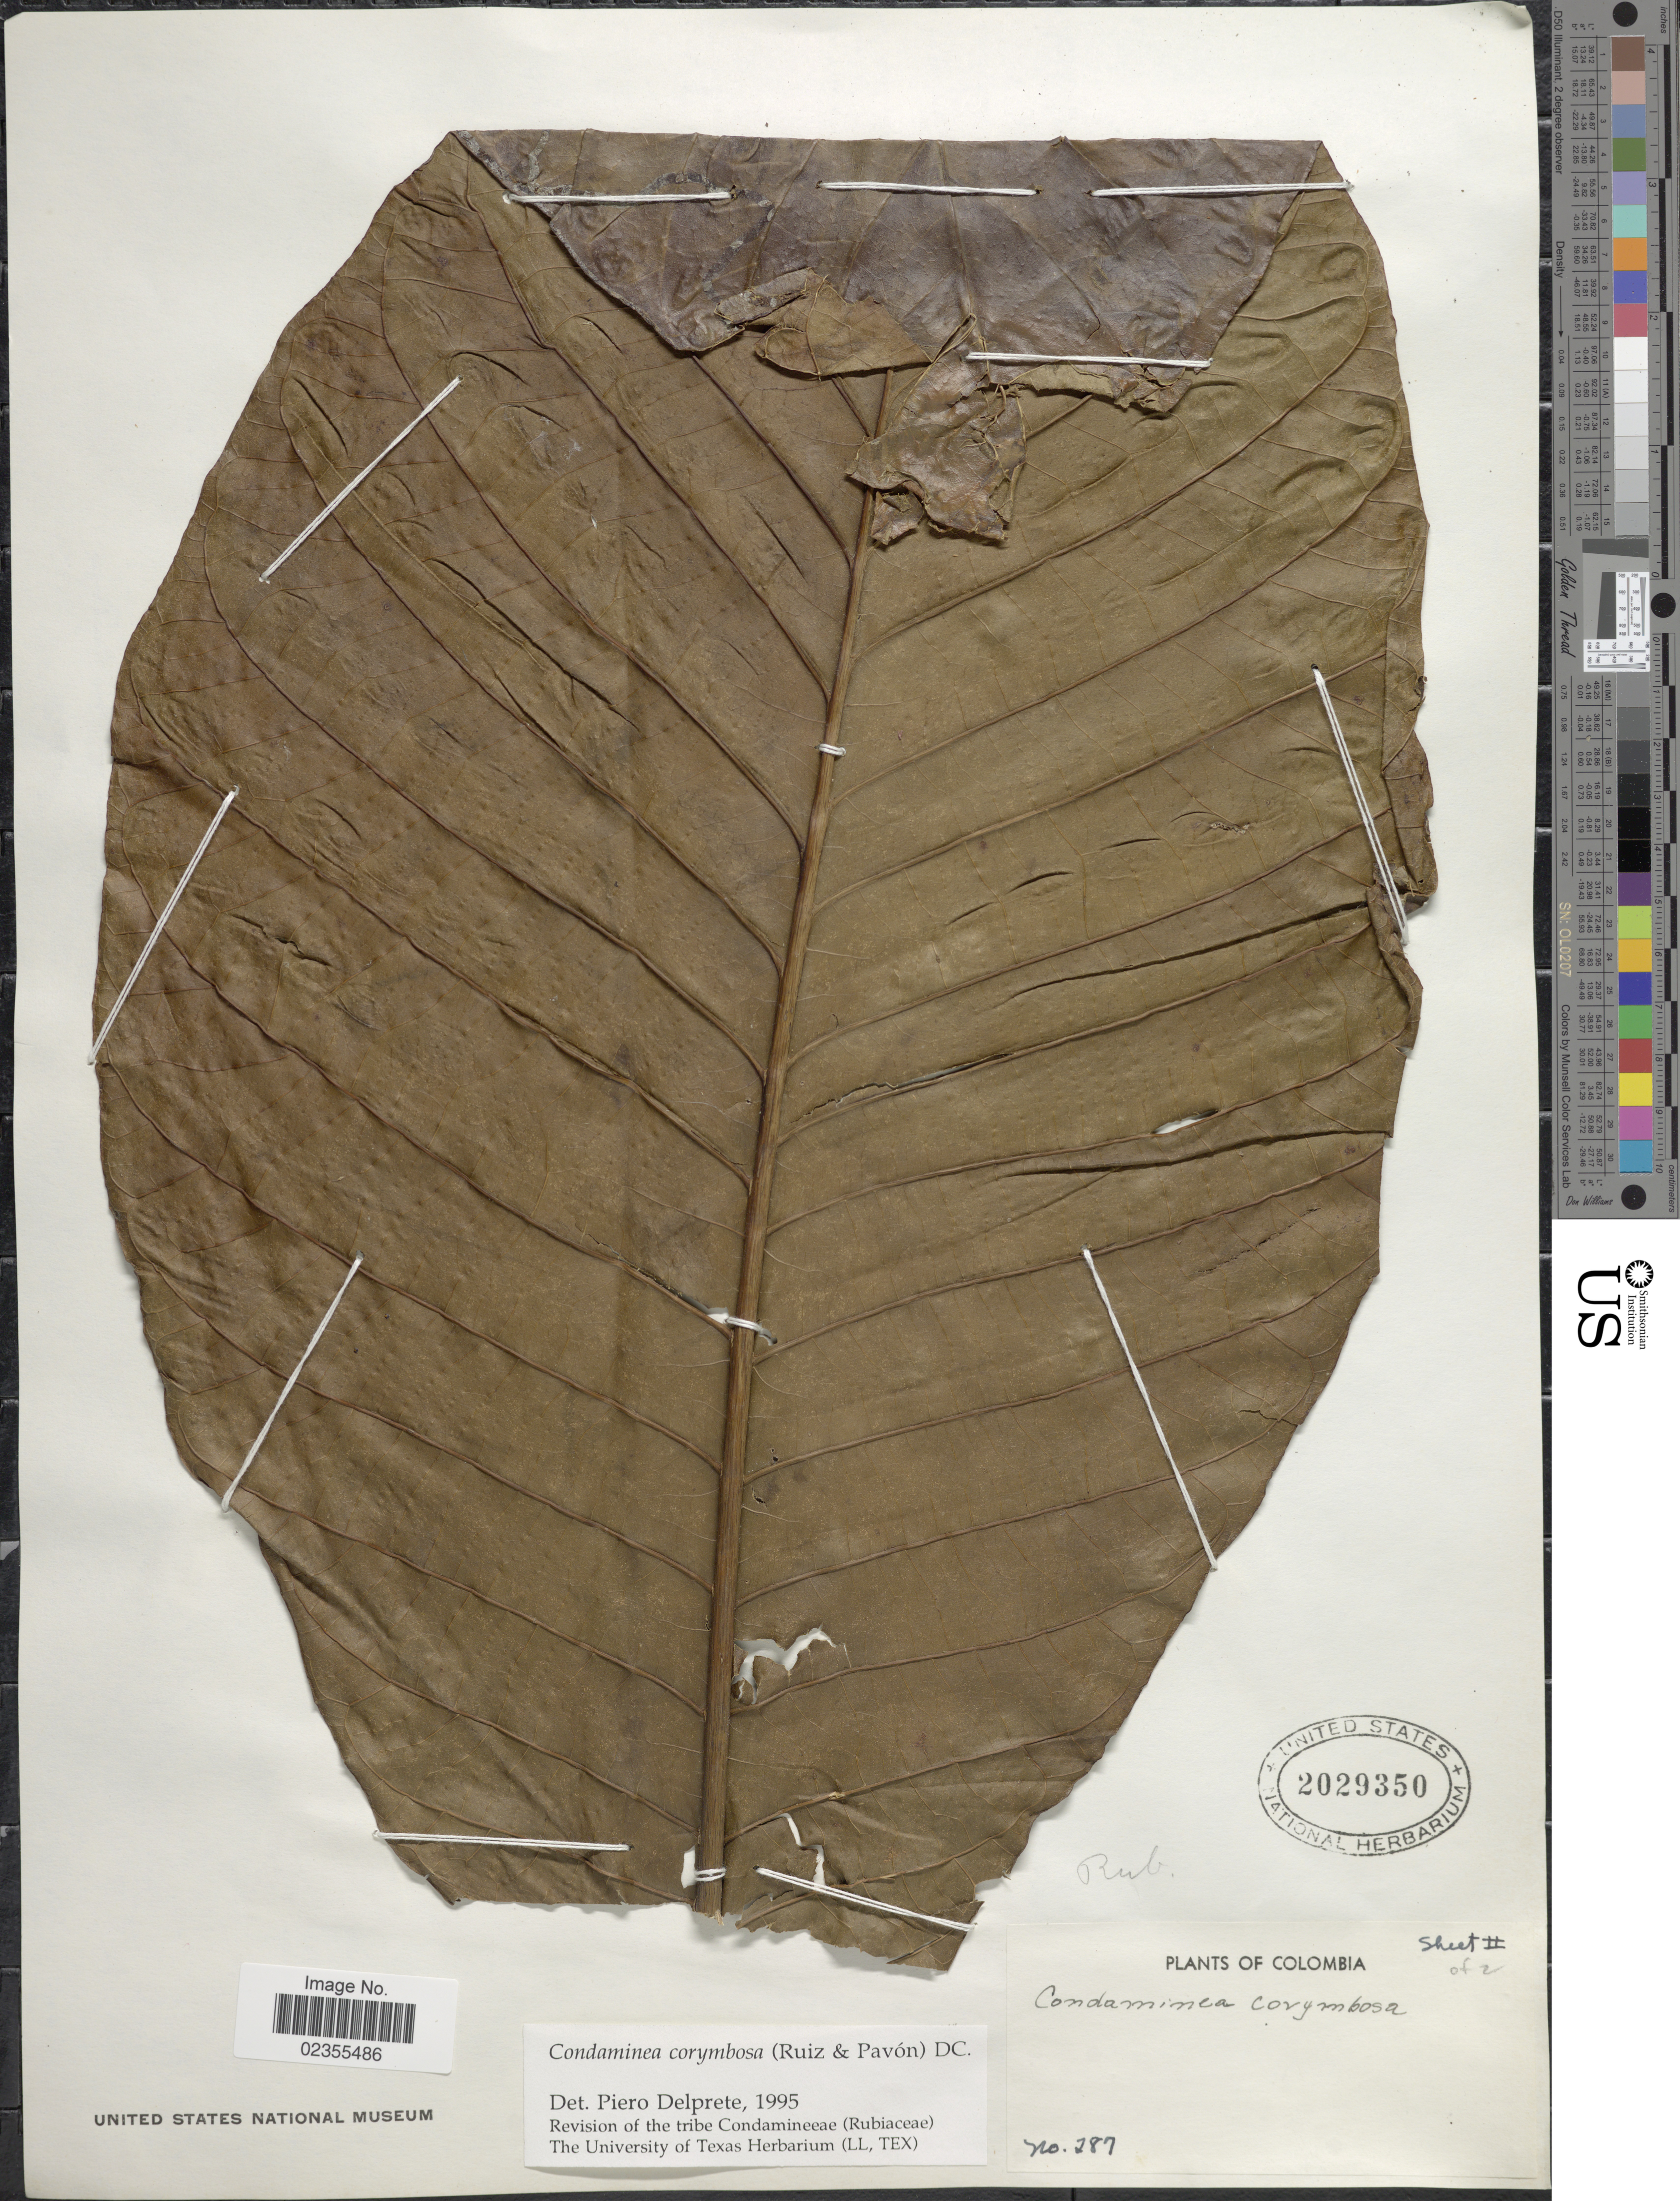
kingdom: Plantae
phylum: Tracheophyta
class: Magnoliopsida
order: Gentianales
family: Rubiaceae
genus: Condaminea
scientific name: Condaminea corymbosa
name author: (Ruiz & Pav.) DC.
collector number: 287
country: Colombia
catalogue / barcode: US 2029350